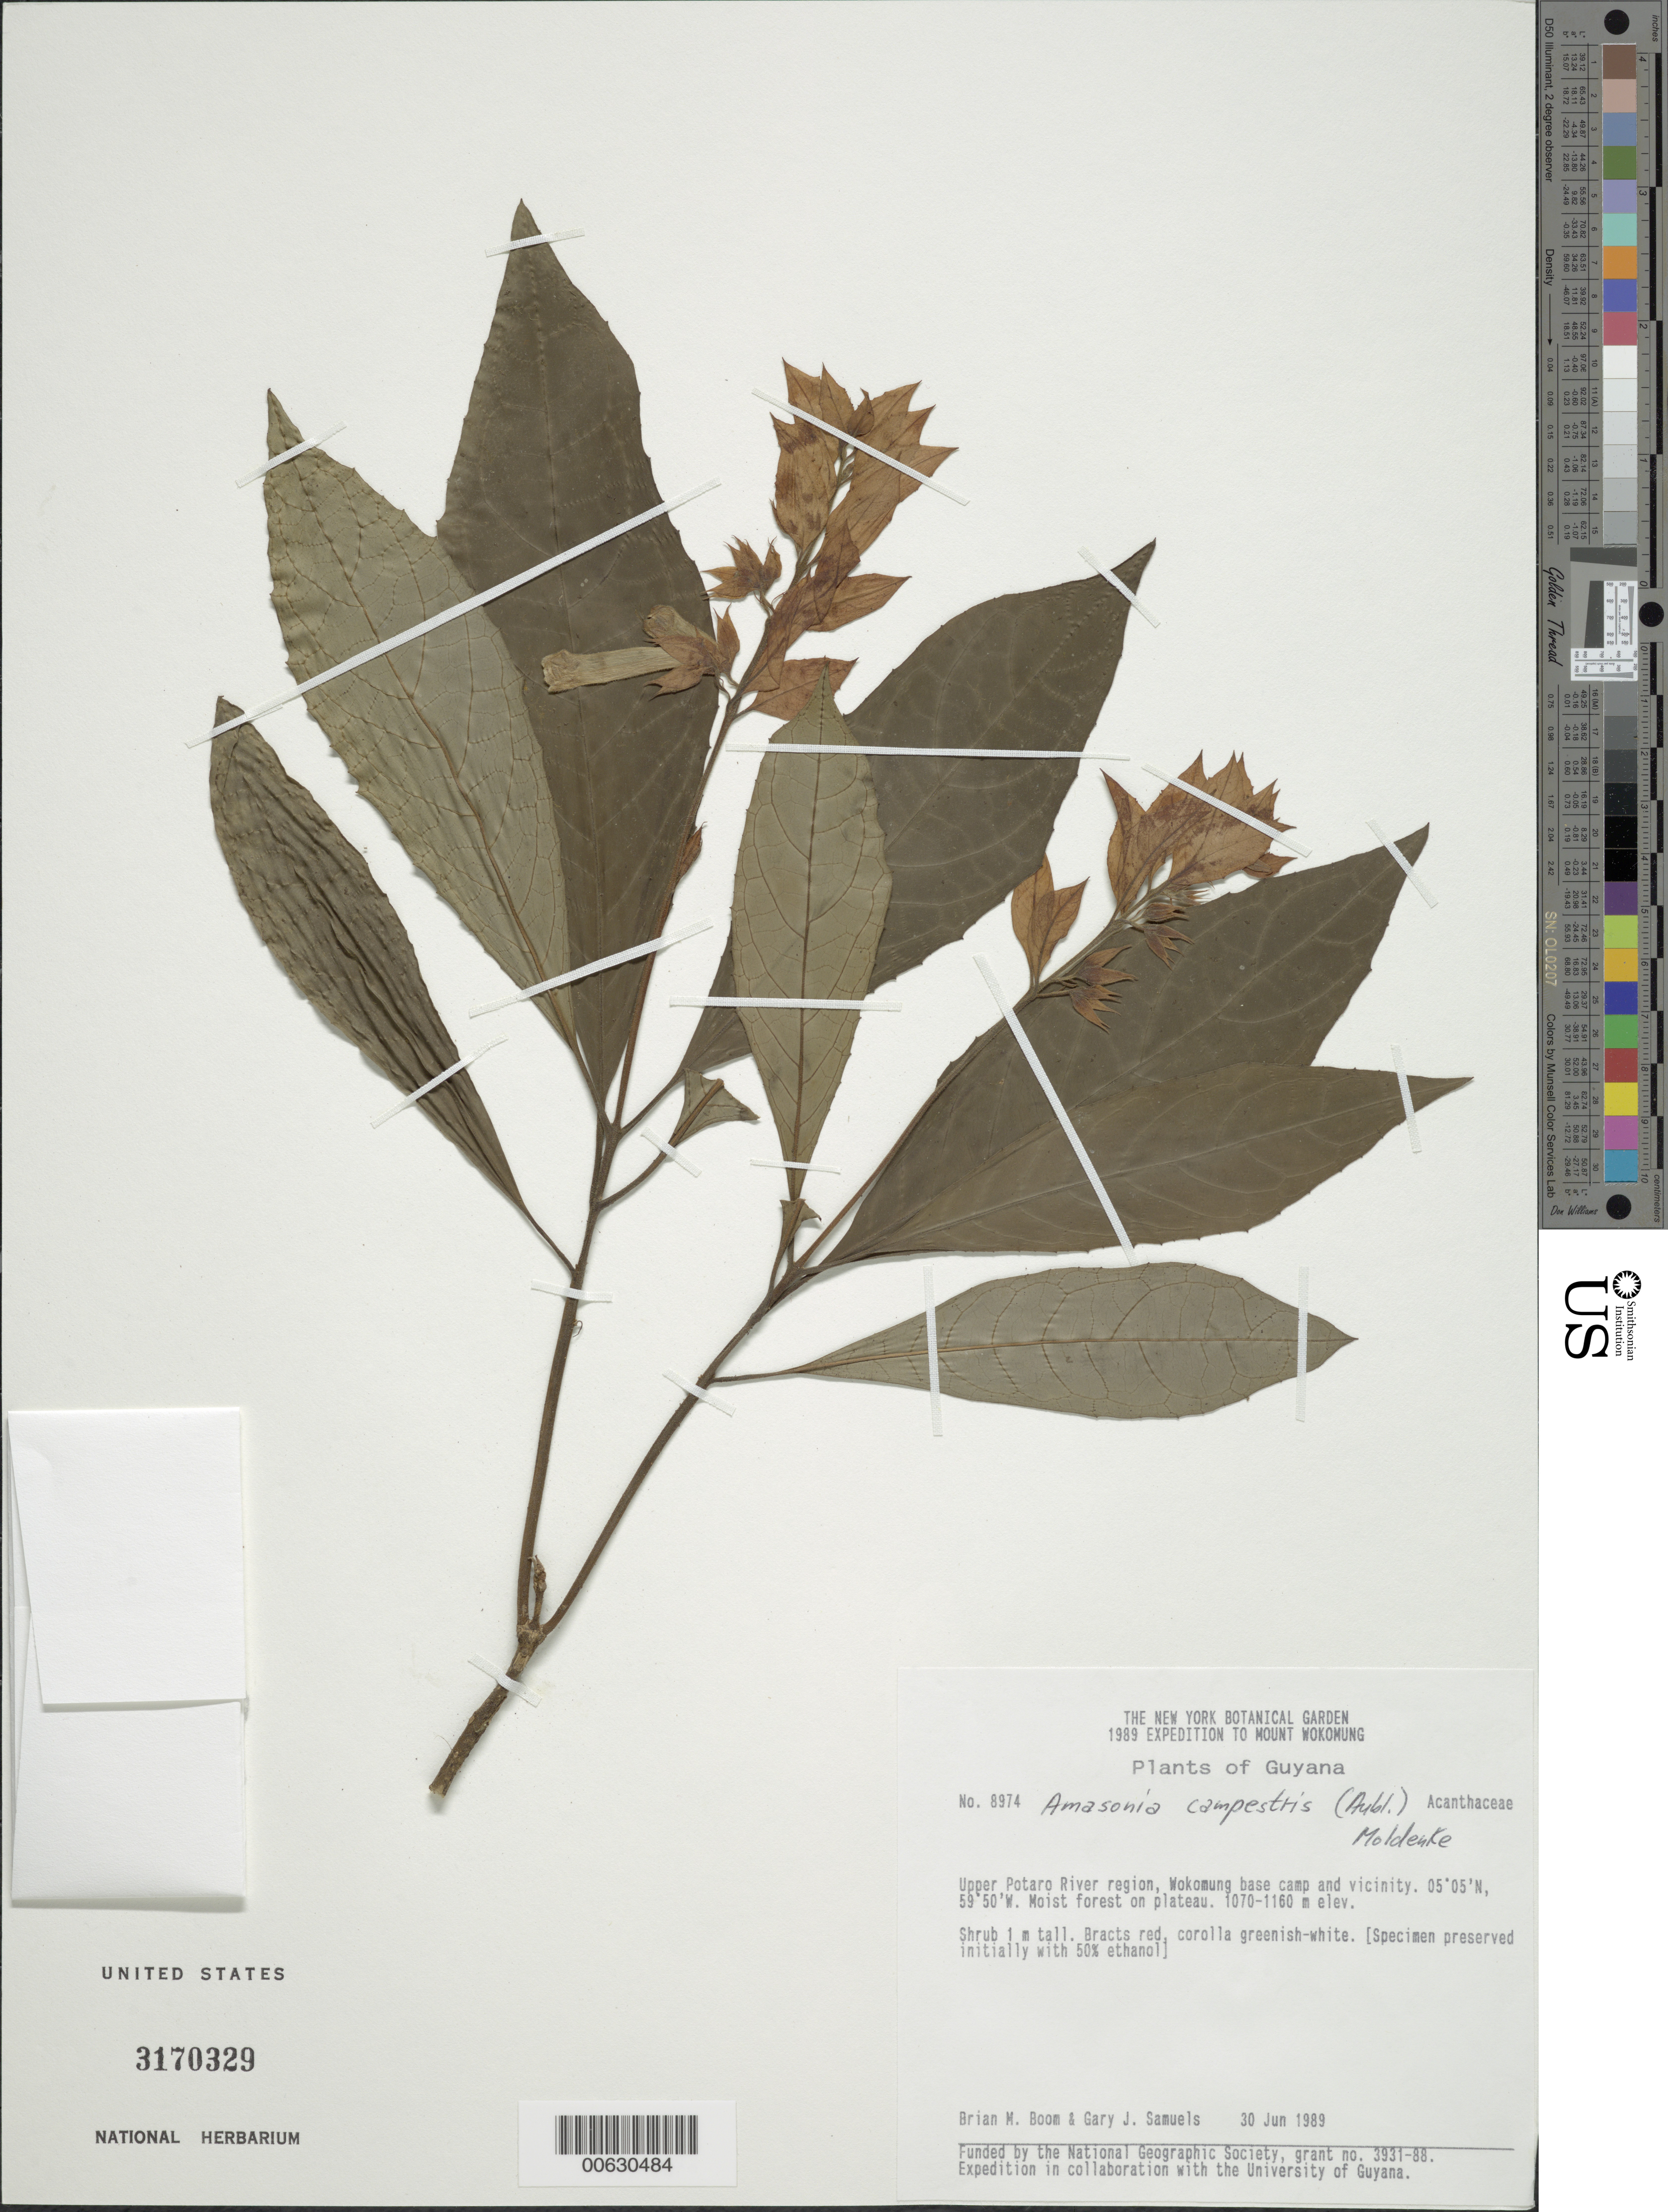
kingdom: Plantae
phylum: Tracheophyta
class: Magnoliopsida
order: Lamiales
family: Lamiaceae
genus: Amasonia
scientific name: Amasonia campestris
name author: (Aubl.) Moldenke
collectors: B. M. Boom & G. Samuels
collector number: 8974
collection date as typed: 30-Jun-89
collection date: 1989-06-30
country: Guyana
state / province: Potaro-Siparuni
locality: Wokomung, base camp & vic., upper Potaro River region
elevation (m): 1070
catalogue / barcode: US 3170329